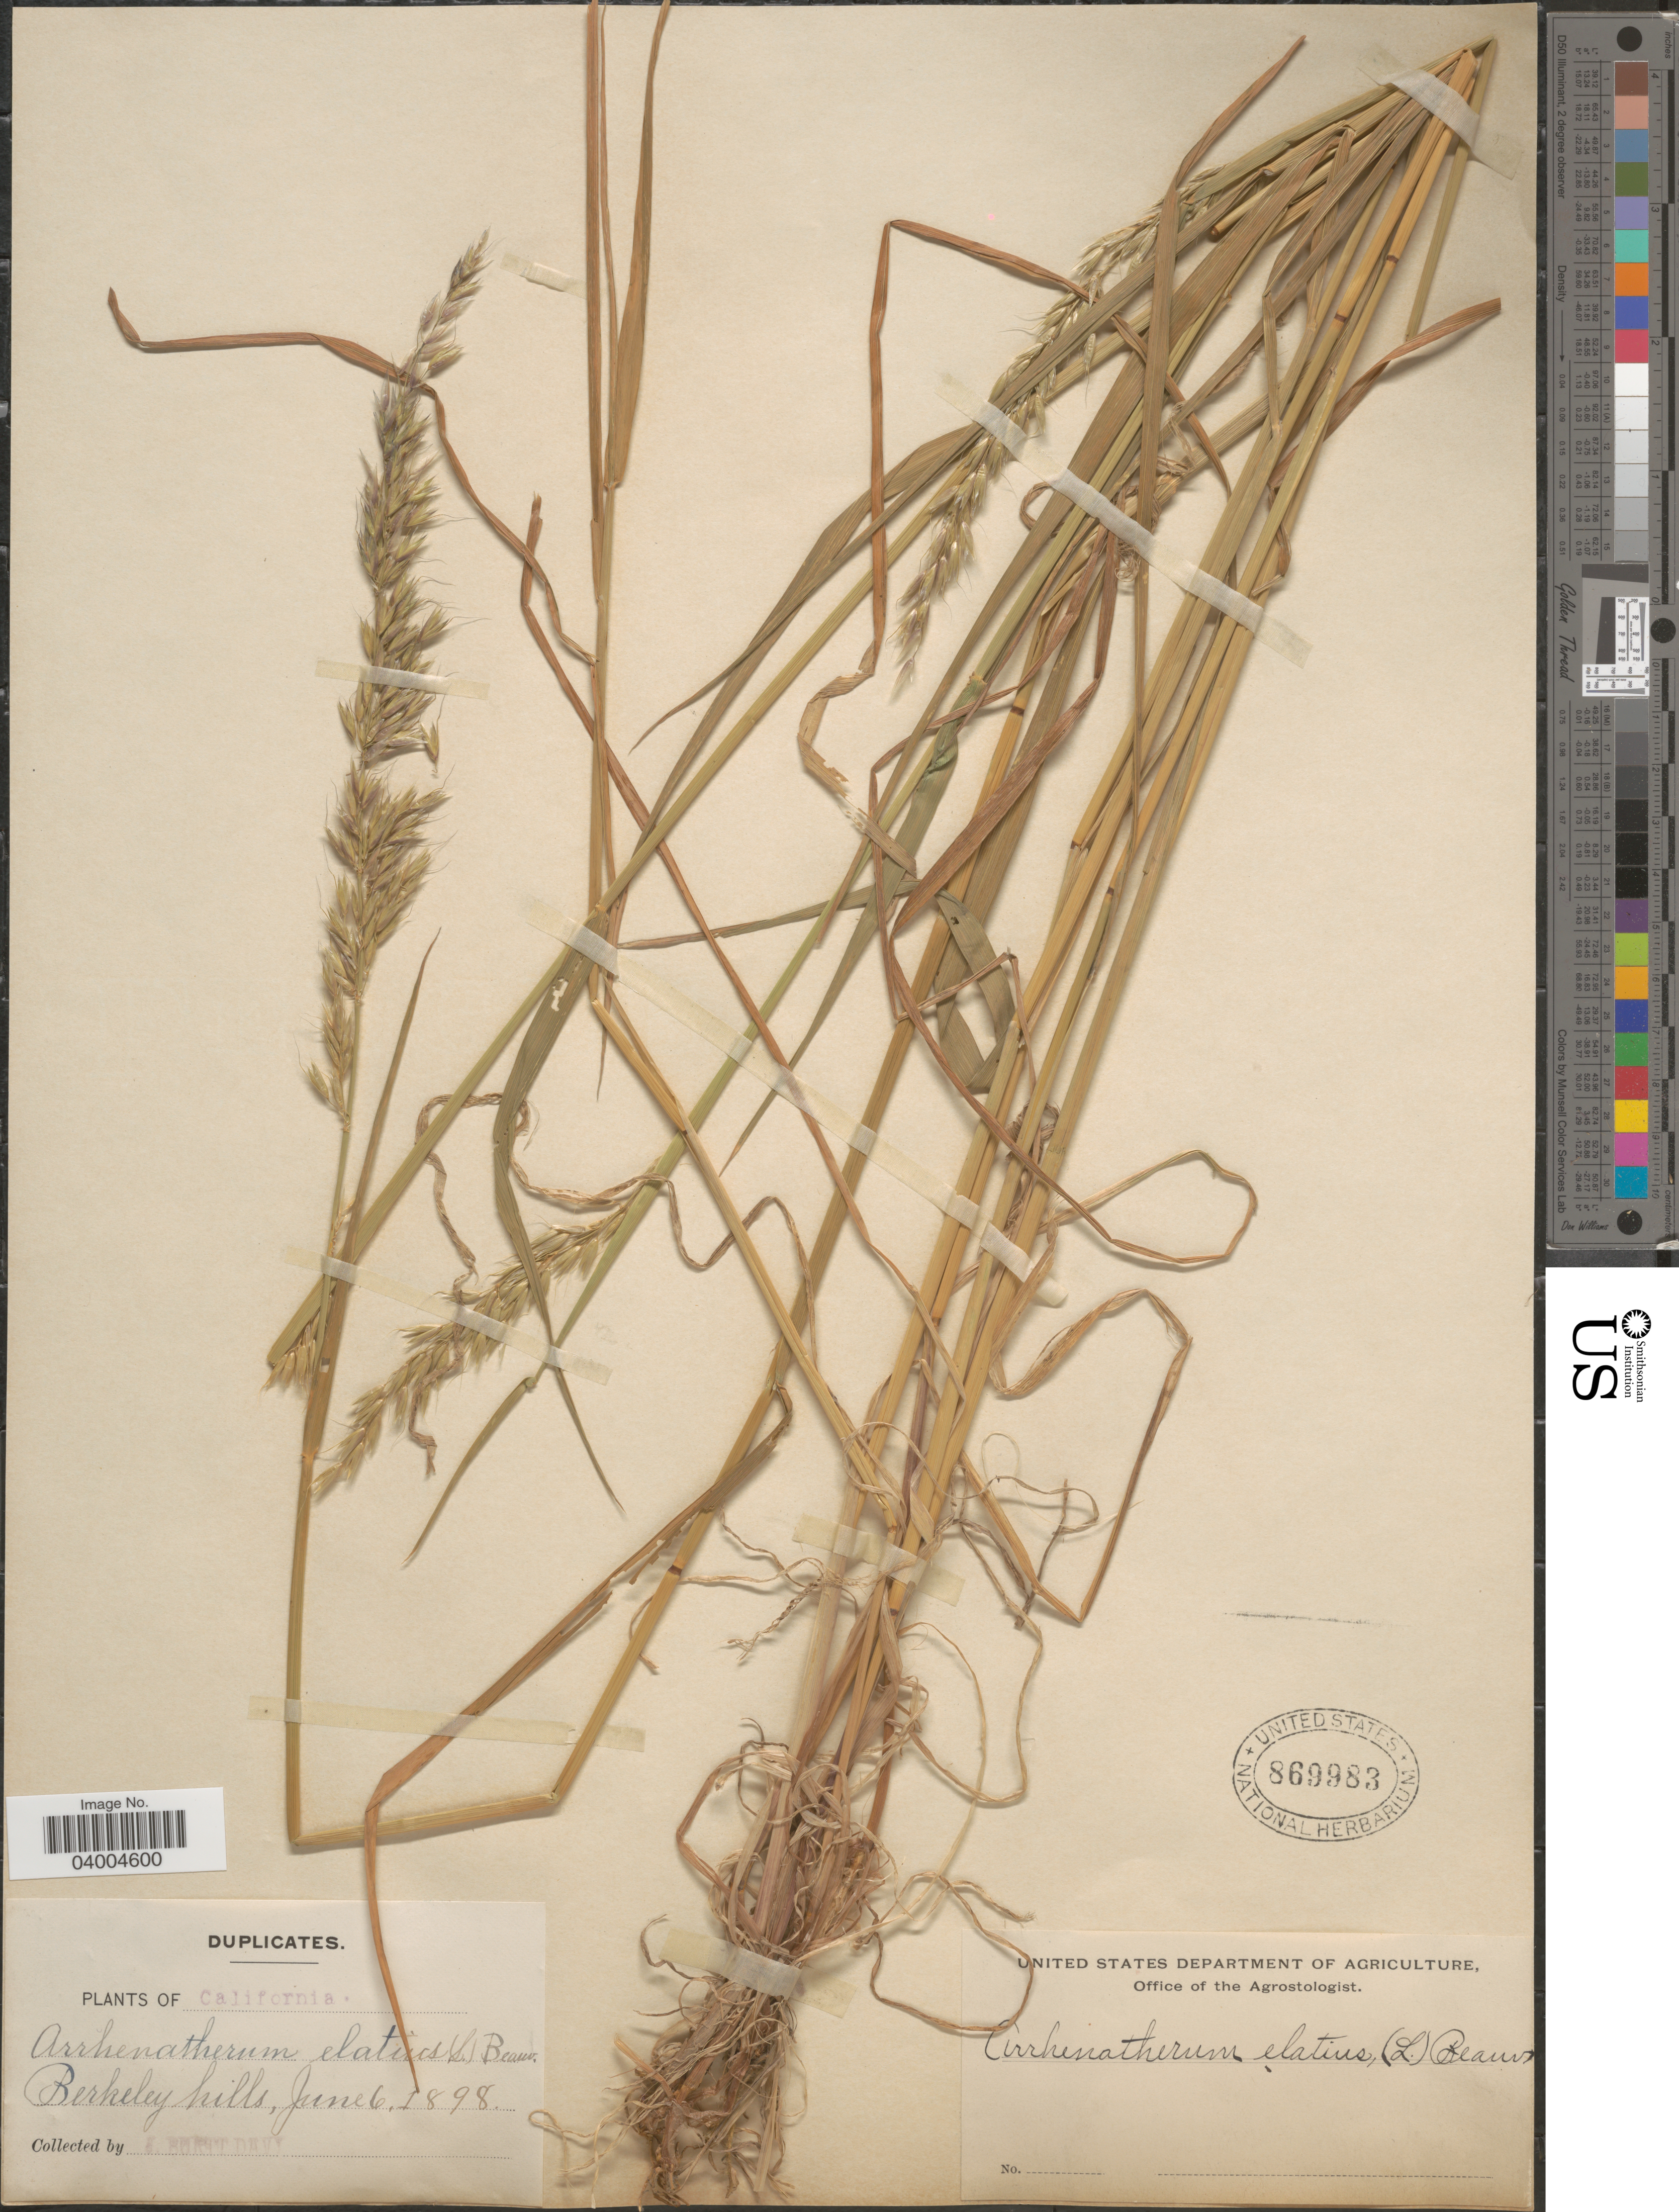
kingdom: Plantae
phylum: Tracheophyta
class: Liliopsida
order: Poales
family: Poaceae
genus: Arrhenatherum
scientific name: Arrhenatherum elatius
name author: (L.) J. Presl & C. Presl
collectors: J. Burtt Davy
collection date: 1898-06-06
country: United States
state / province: California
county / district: Alameda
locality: Berkeley hills.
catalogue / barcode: US 869983